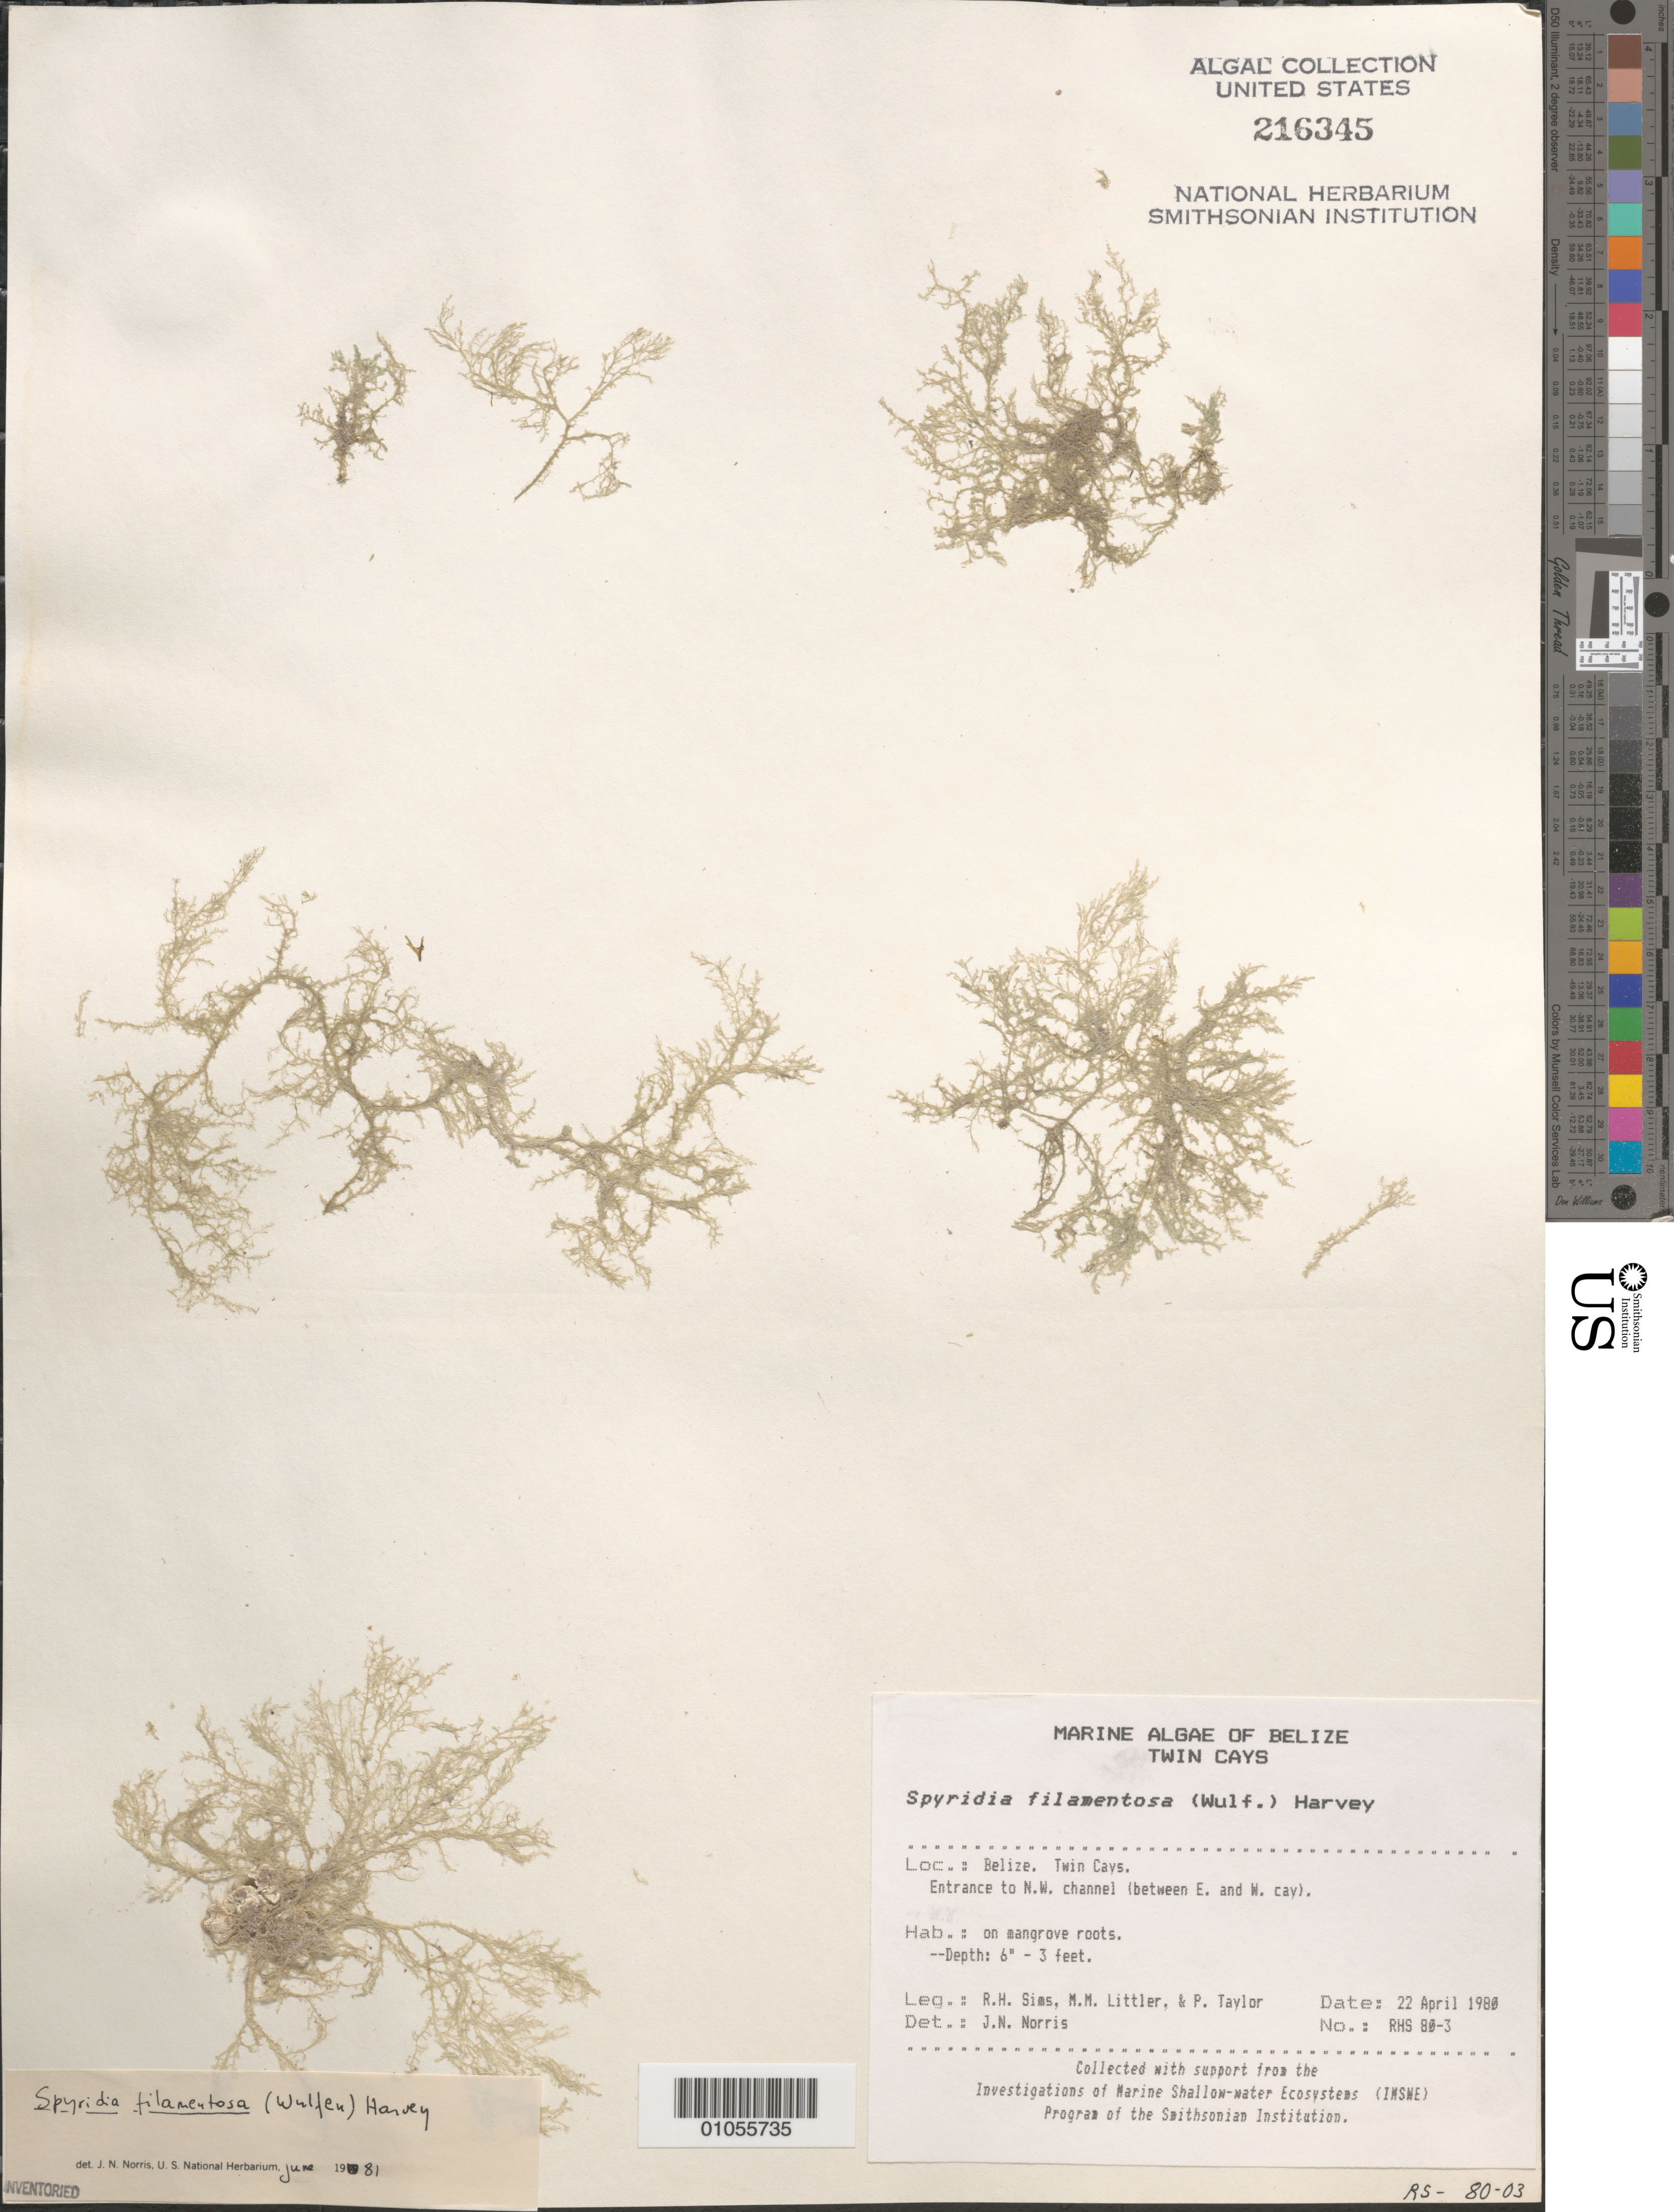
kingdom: Plantae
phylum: Rhodophyta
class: Florideophyceae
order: Ceramiales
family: Spyridiaceae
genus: Spyridia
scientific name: Spyridia filamentosa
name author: (Wulfen) Harv.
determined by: Norris, James N.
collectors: R. H. Sims, M. M. Littler & P. R. Taylor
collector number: RHS 80-3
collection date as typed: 22 Apr 1980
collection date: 1980-04-22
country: Belize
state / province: Stann Creek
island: Twin Cays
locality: Entrance to northwest channel between East Cay and West Cay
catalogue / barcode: US 216345